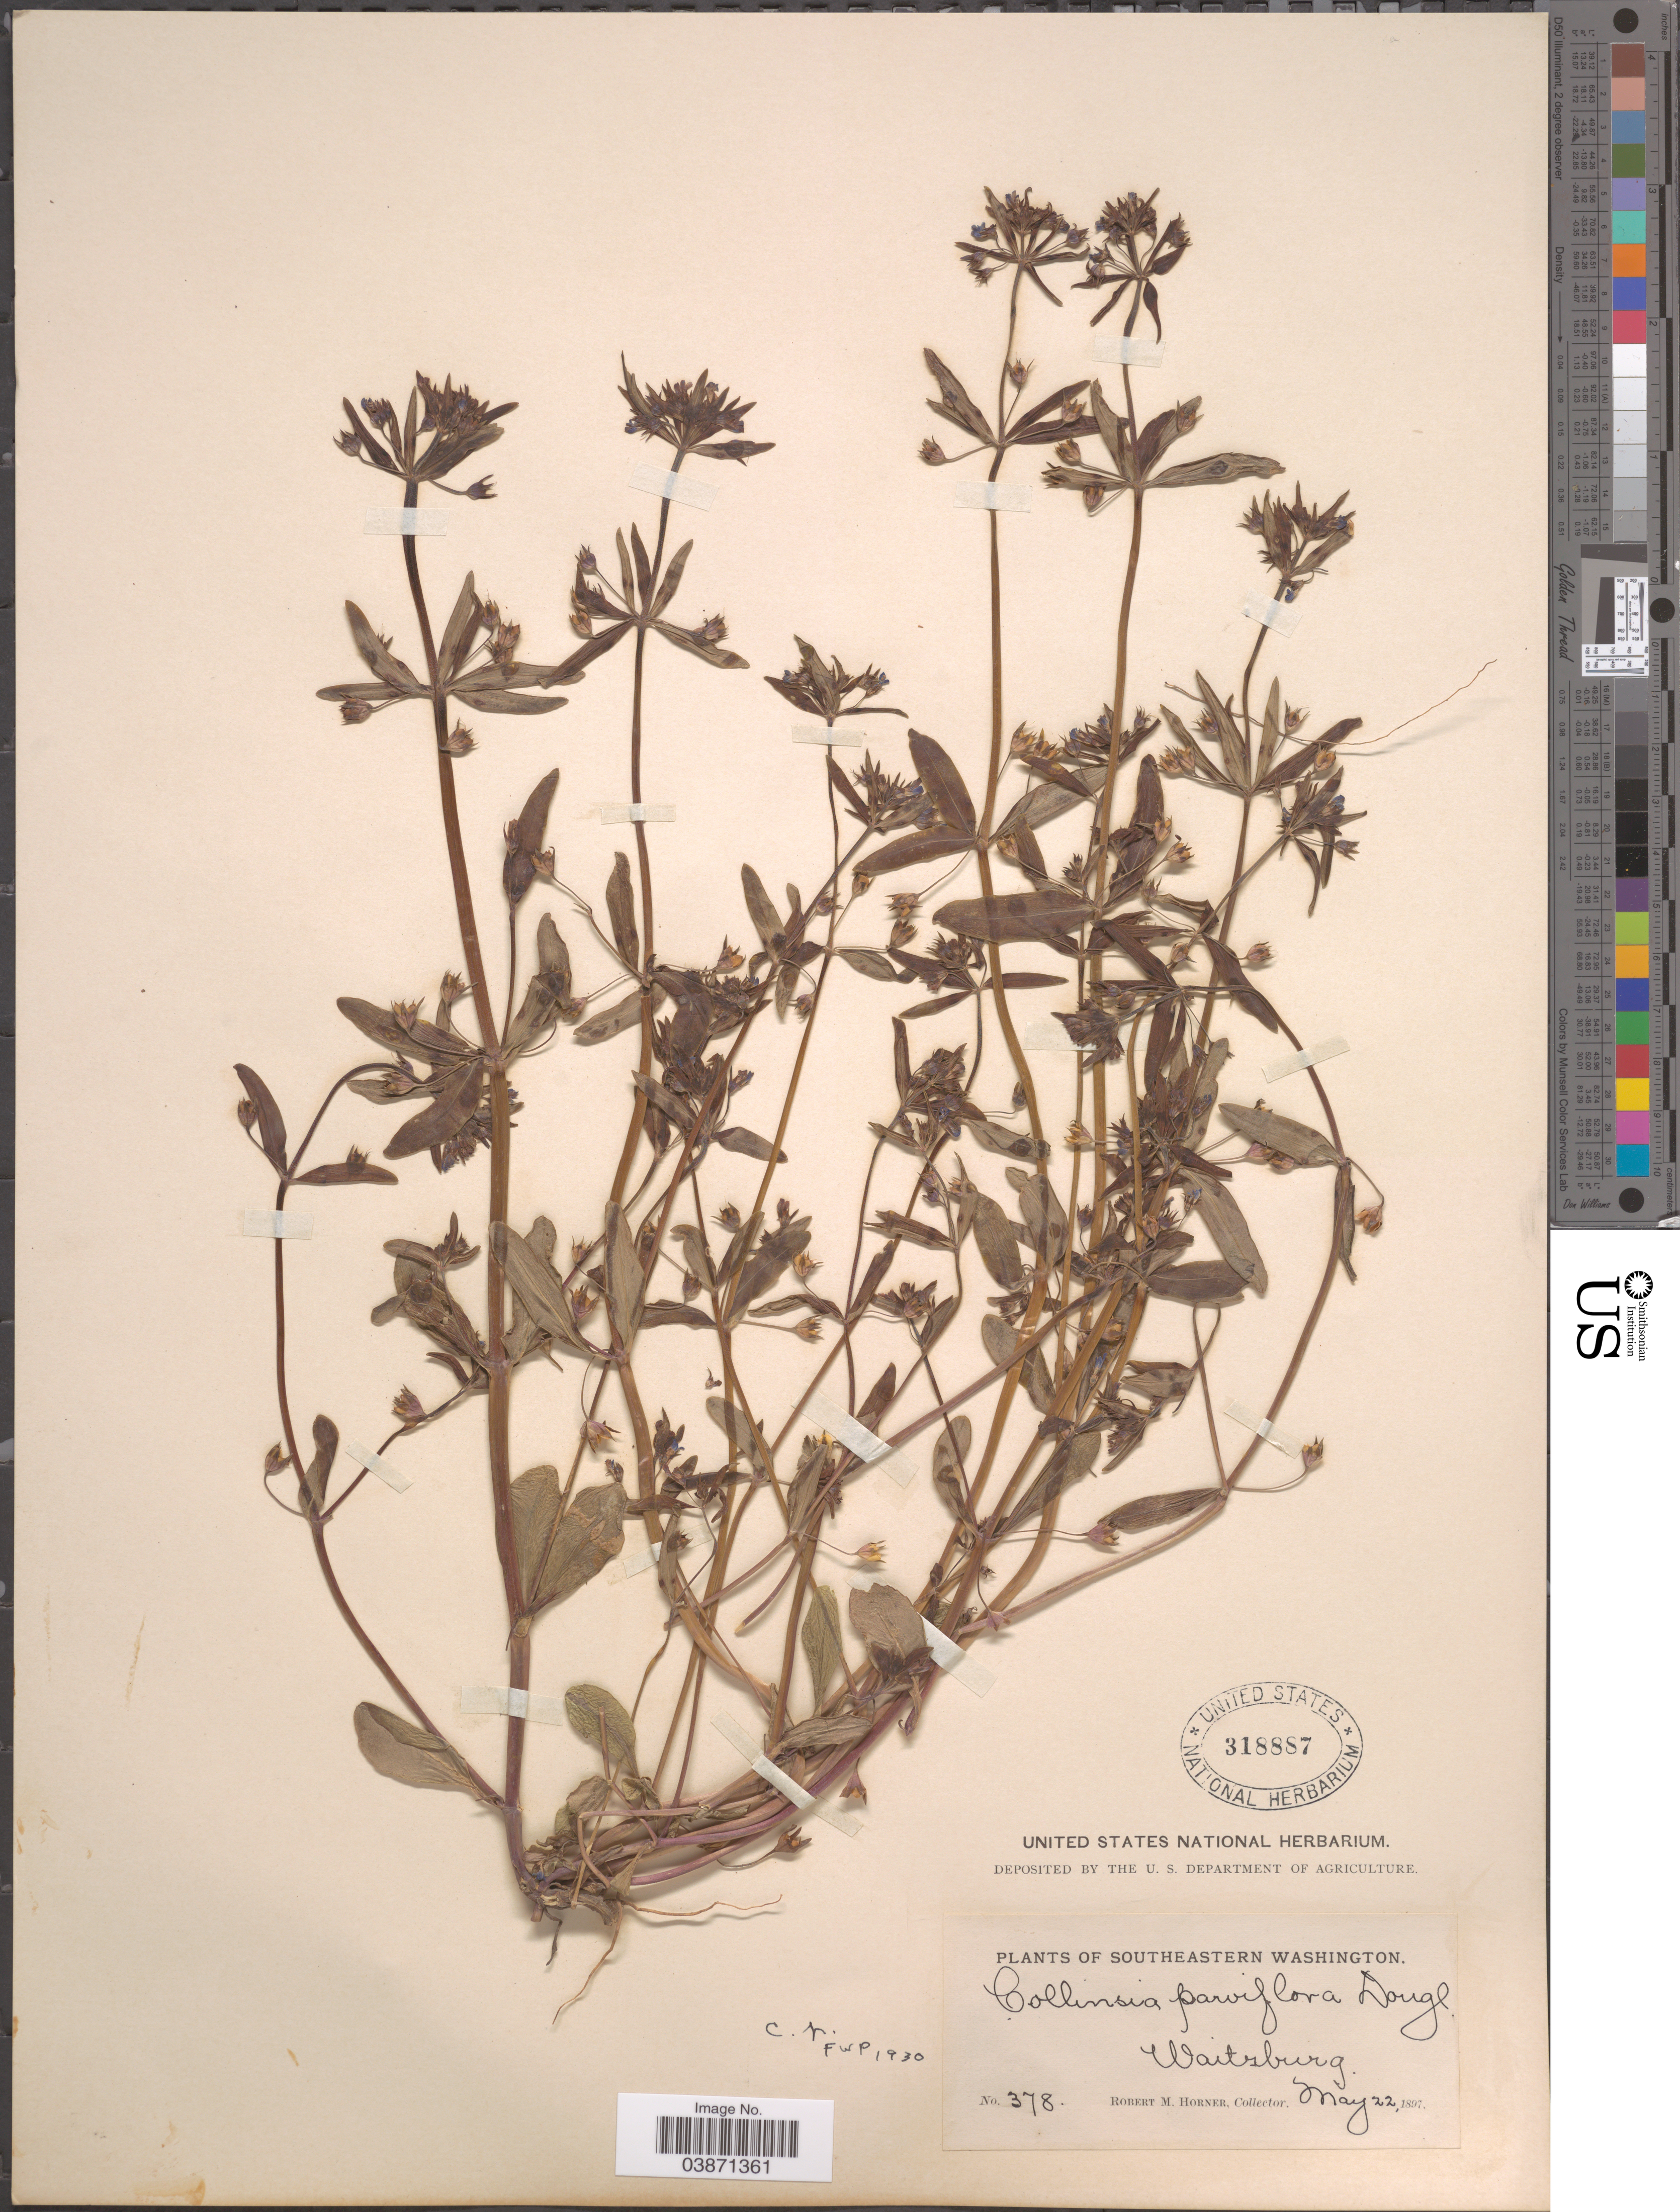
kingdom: Plantae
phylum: Tracheophyta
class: Magnoliopsida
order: Lamiales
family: Plantaginaceae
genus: Collinsia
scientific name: Collinsia parviflora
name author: Douglas ex Lindl.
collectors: R. Horner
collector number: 378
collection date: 1897-05-22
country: United States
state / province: Washington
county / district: Walla Walla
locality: Southeastern Washington. Waitsburg.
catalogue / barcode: US 318887